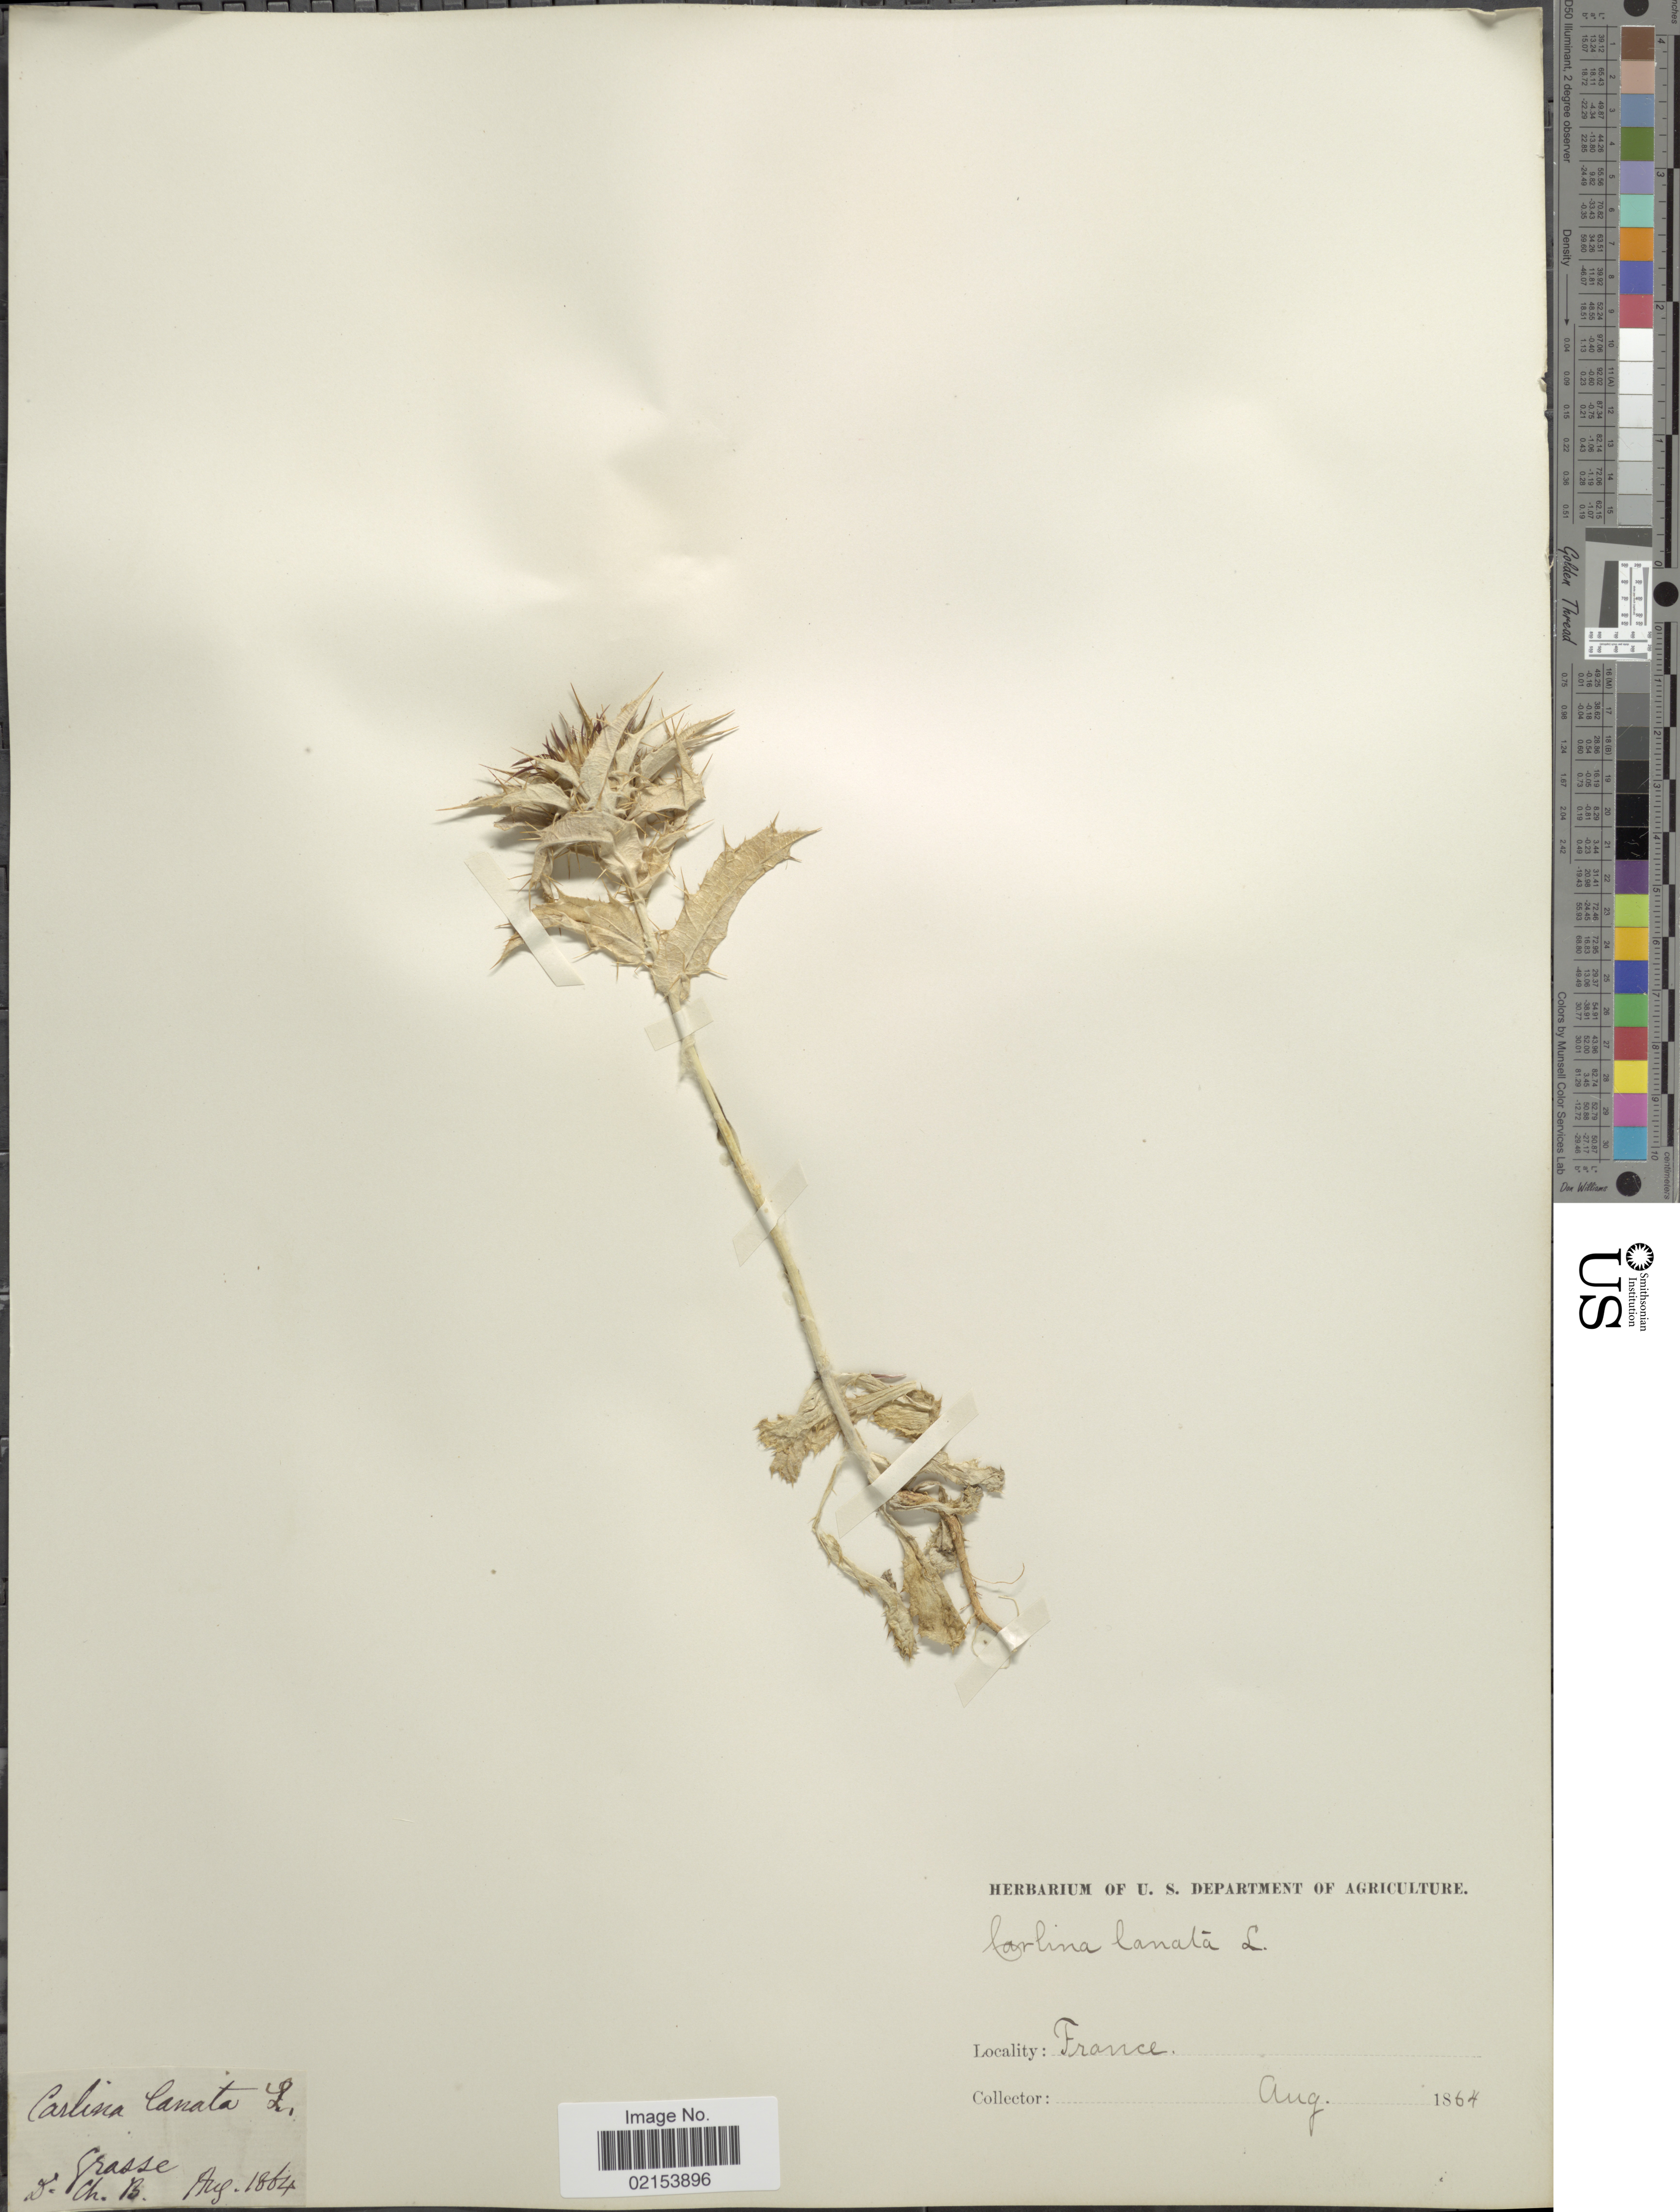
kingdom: Plantae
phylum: Tracheophyta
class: Magnoliopsida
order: Asterales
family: Asteraceae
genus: Carlina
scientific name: Carlina lanata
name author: L.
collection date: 1864-08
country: France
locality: Grasse